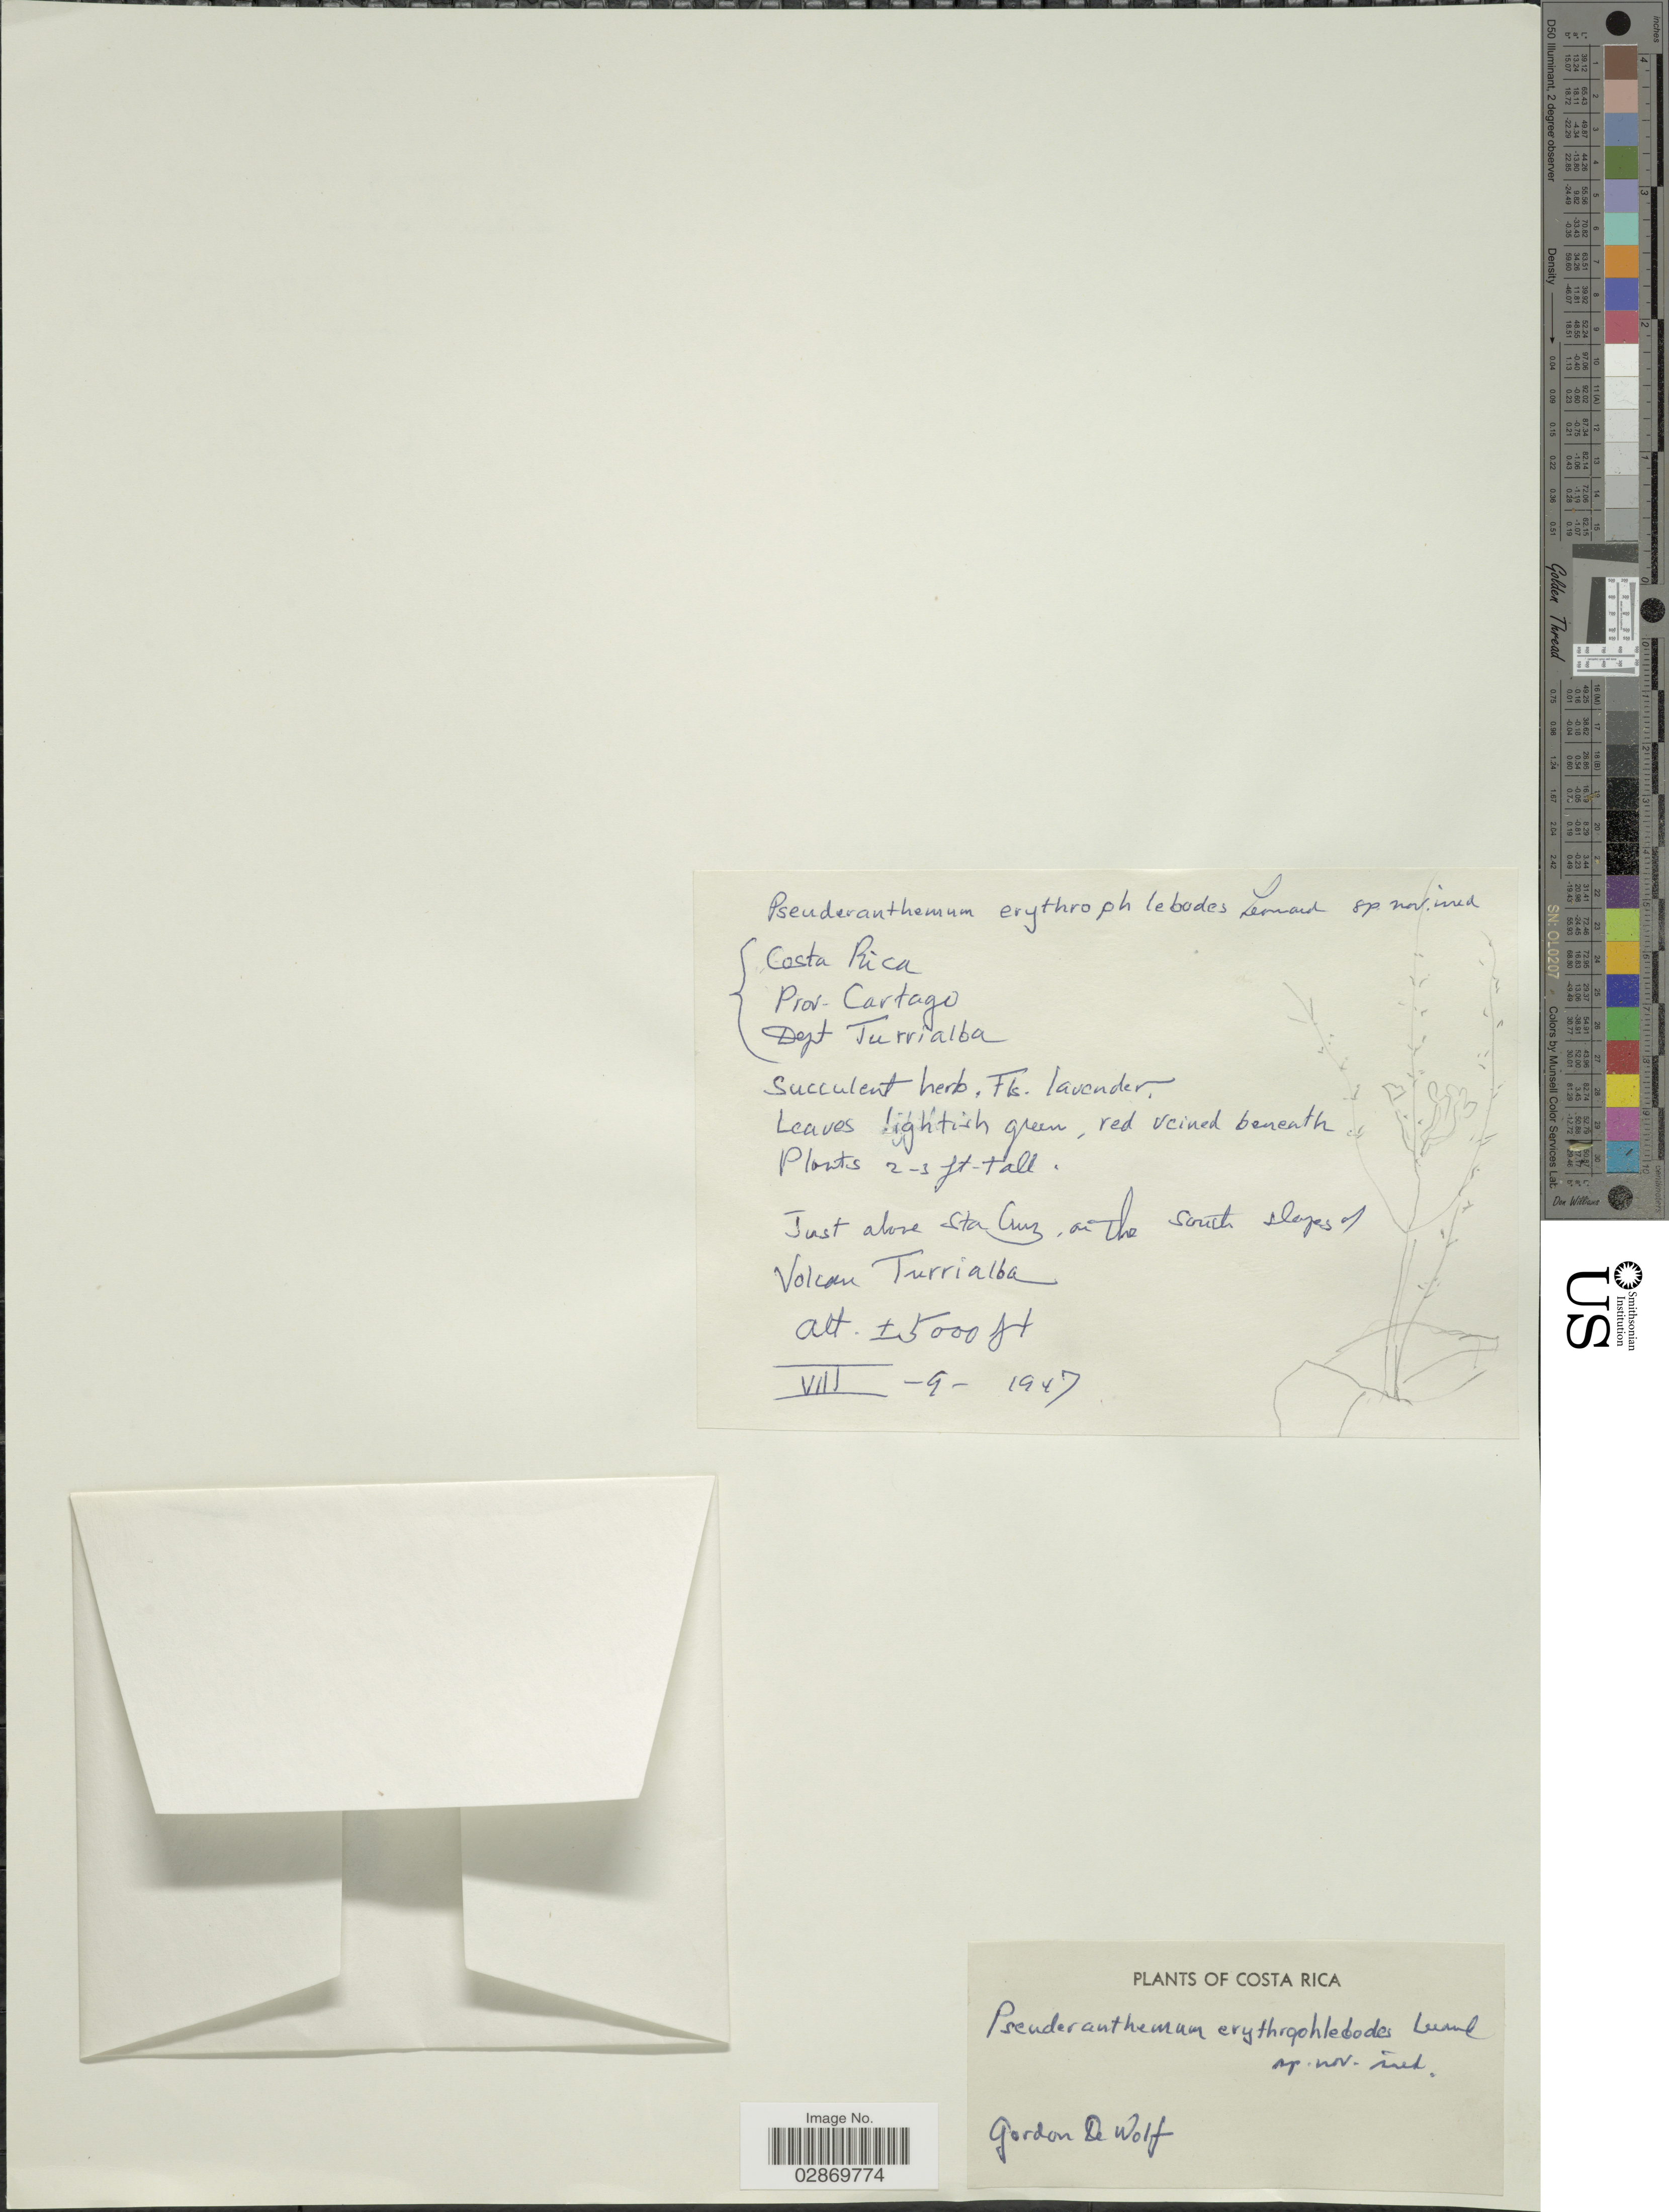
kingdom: Plantae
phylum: Tracheophyta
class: Magnoliopsida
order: Lamiales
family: Acanthaceae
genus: Pseuderanthemum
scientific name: Pseuderanthemum erythrophlebodes leonard sp. nov. ined.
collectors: G. De Wolf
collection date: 1947-08-09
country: Costa Rica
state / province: Cartago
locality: Dept. Turrialba, Just above Sta Cruz. at the south slopes of Volcan Turrialba.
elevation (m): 1524